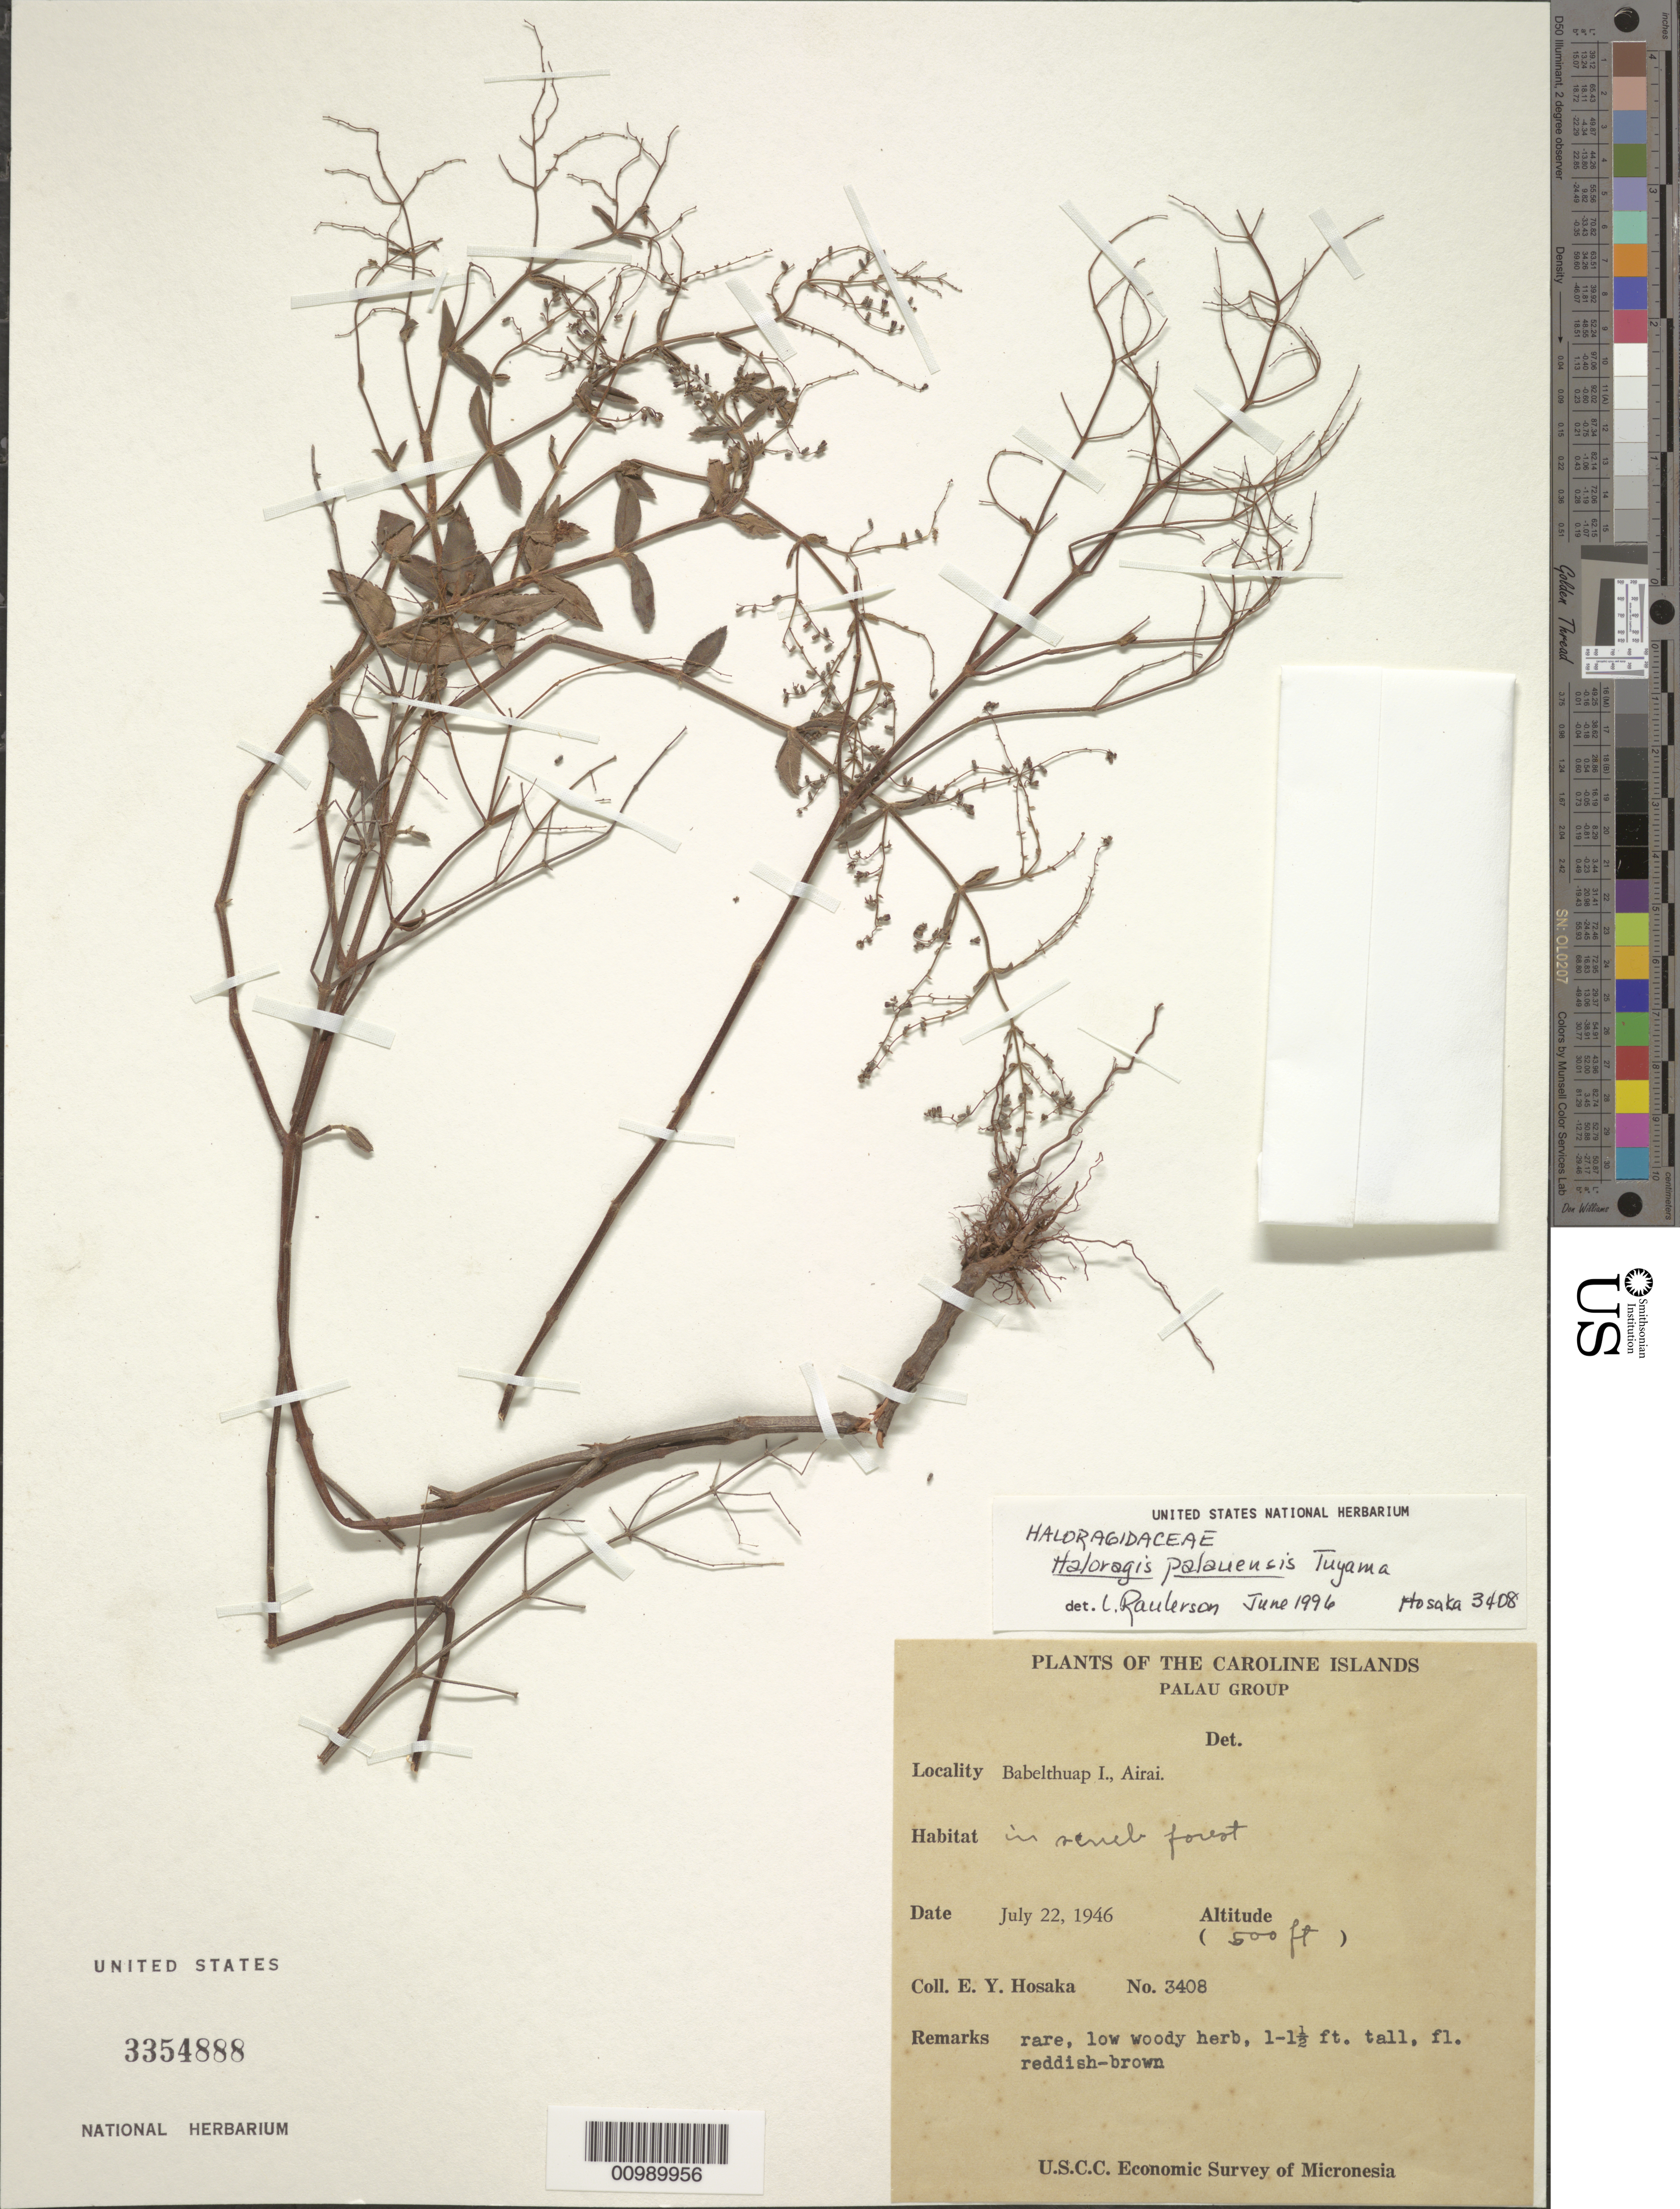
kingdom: Plantae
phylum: Tracheophyta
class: Magnoliopsida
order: Saxifragales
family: Haloragaceae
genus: Haloragis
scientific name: Haloragis palauensis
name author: Tuyama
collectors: E. Y. Hosaka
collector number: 3408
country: Palau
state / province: Airai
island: Babeldaob [Babelthuap]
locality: Airai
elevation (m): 1524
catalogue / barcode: US 3354888